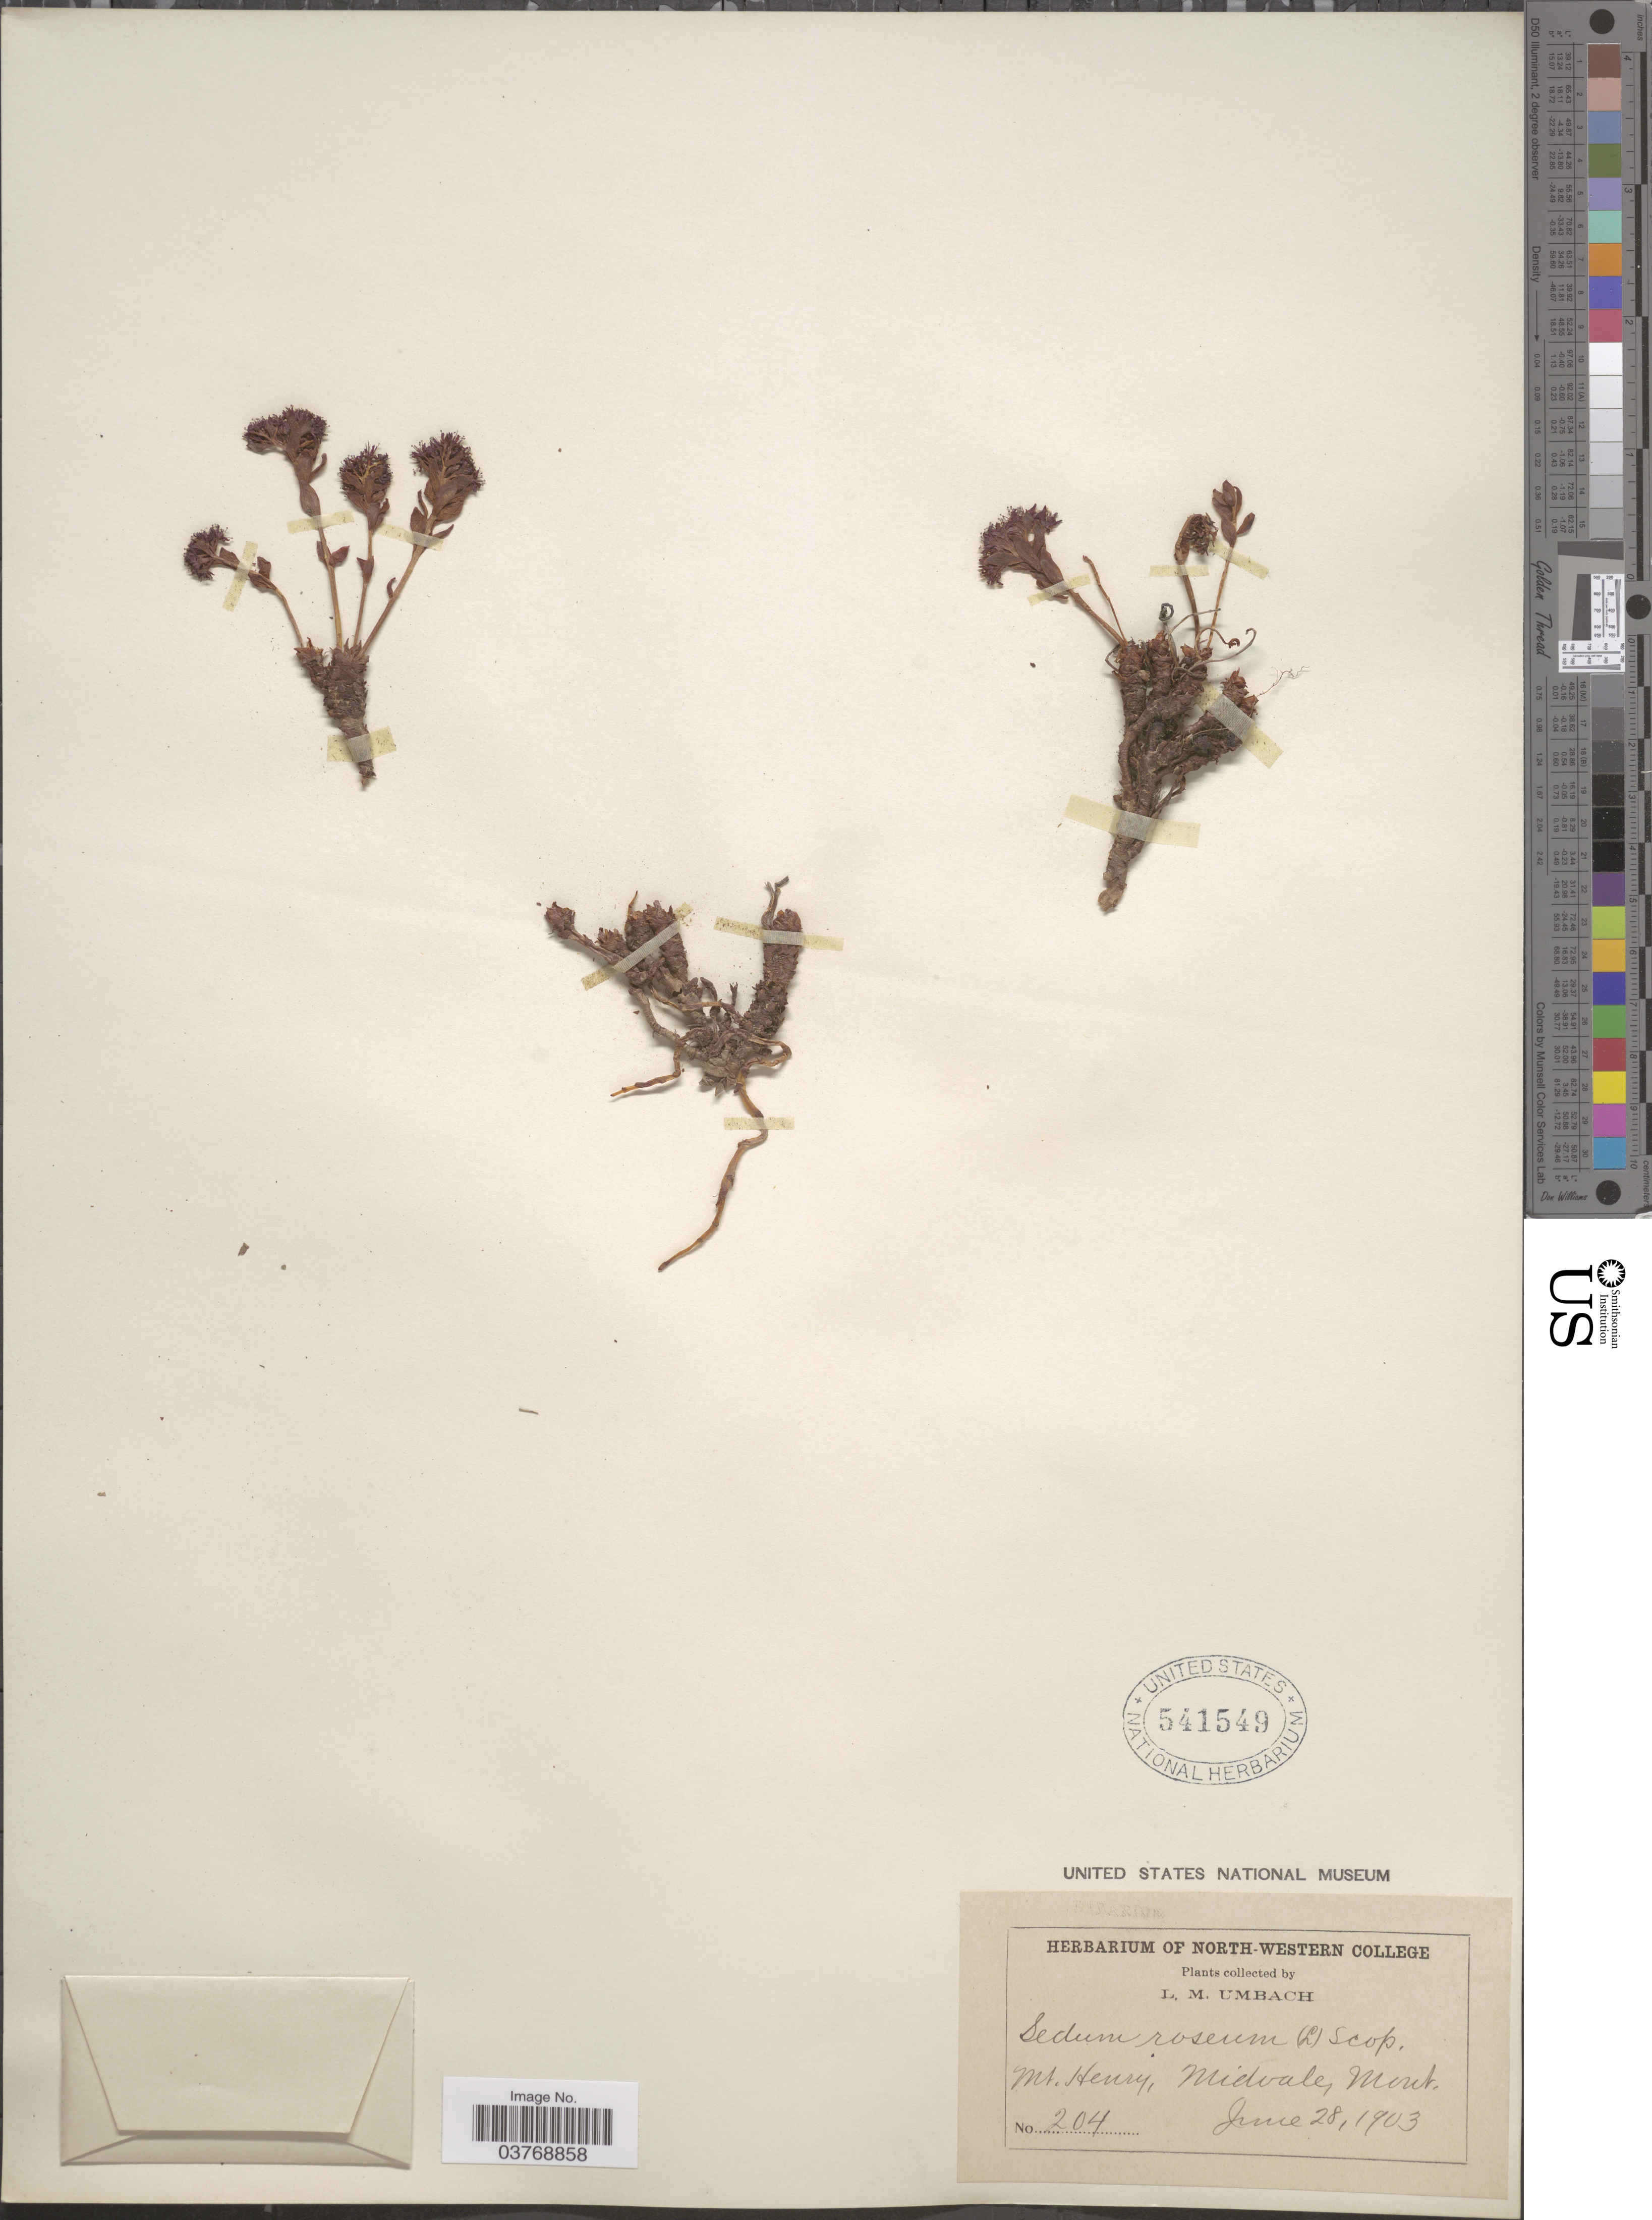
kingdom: Plantae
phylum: Tracheophyta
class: Magnoliopsida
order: Saxifragales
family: Crassulaceae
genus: Rhodiola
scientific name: Rhodiola integrifolia subsp. integrifolia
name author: Raf.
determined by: Strong, Mark T., (BOT), Smithsonian Institution - National Museum of Natural History (UNITED STATES)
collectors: L. M. Umbach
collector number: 204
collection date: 1903-06-28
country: United States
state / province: Montana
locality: Mt. Henry, Midvale.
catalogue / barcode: US 541549